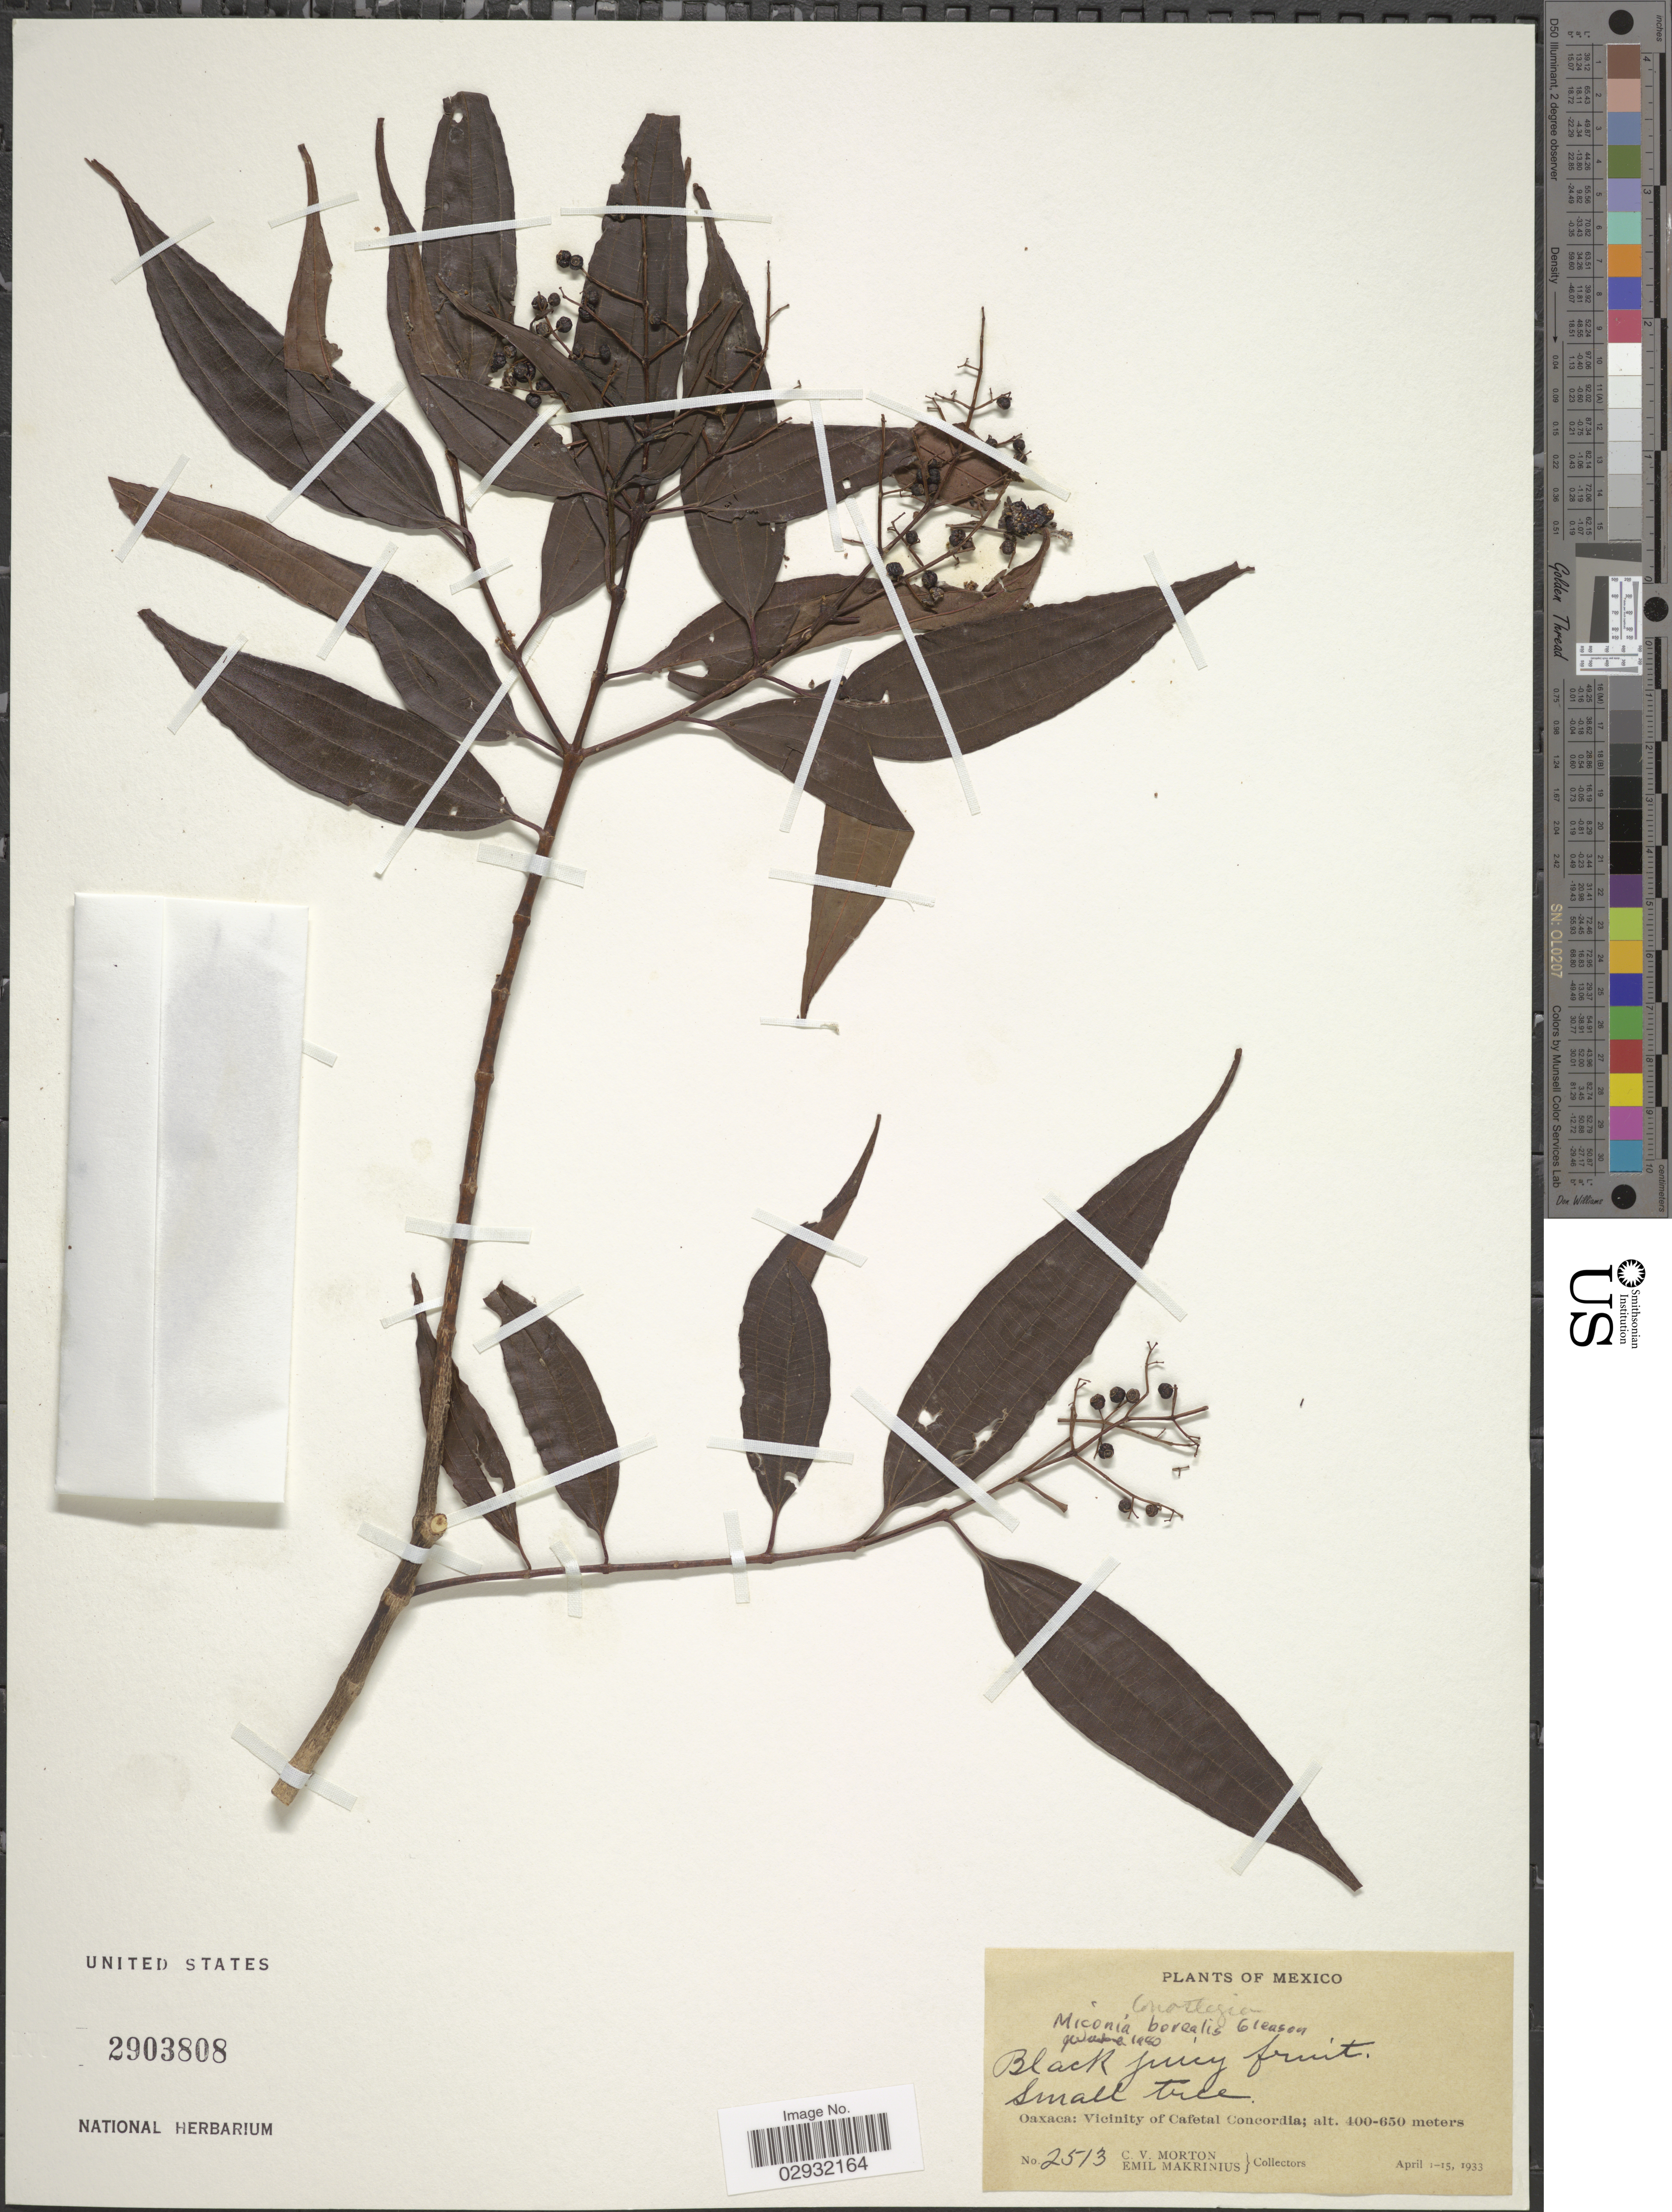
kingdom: Plantae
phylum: Tracheophyta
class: Magnoliopsida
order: Myrtales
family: Melastomataceae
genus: Miconia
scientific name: Miconia borealis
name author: Gleason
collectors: C. V. Morton & E. Makrinius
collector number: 2513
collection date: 1933-04-01/1933-04-15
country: Mexico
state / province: Oaxaca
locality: Oaxaca: Vicinity of Cafetal Concordia.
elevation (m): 400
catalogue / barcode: US 2903808